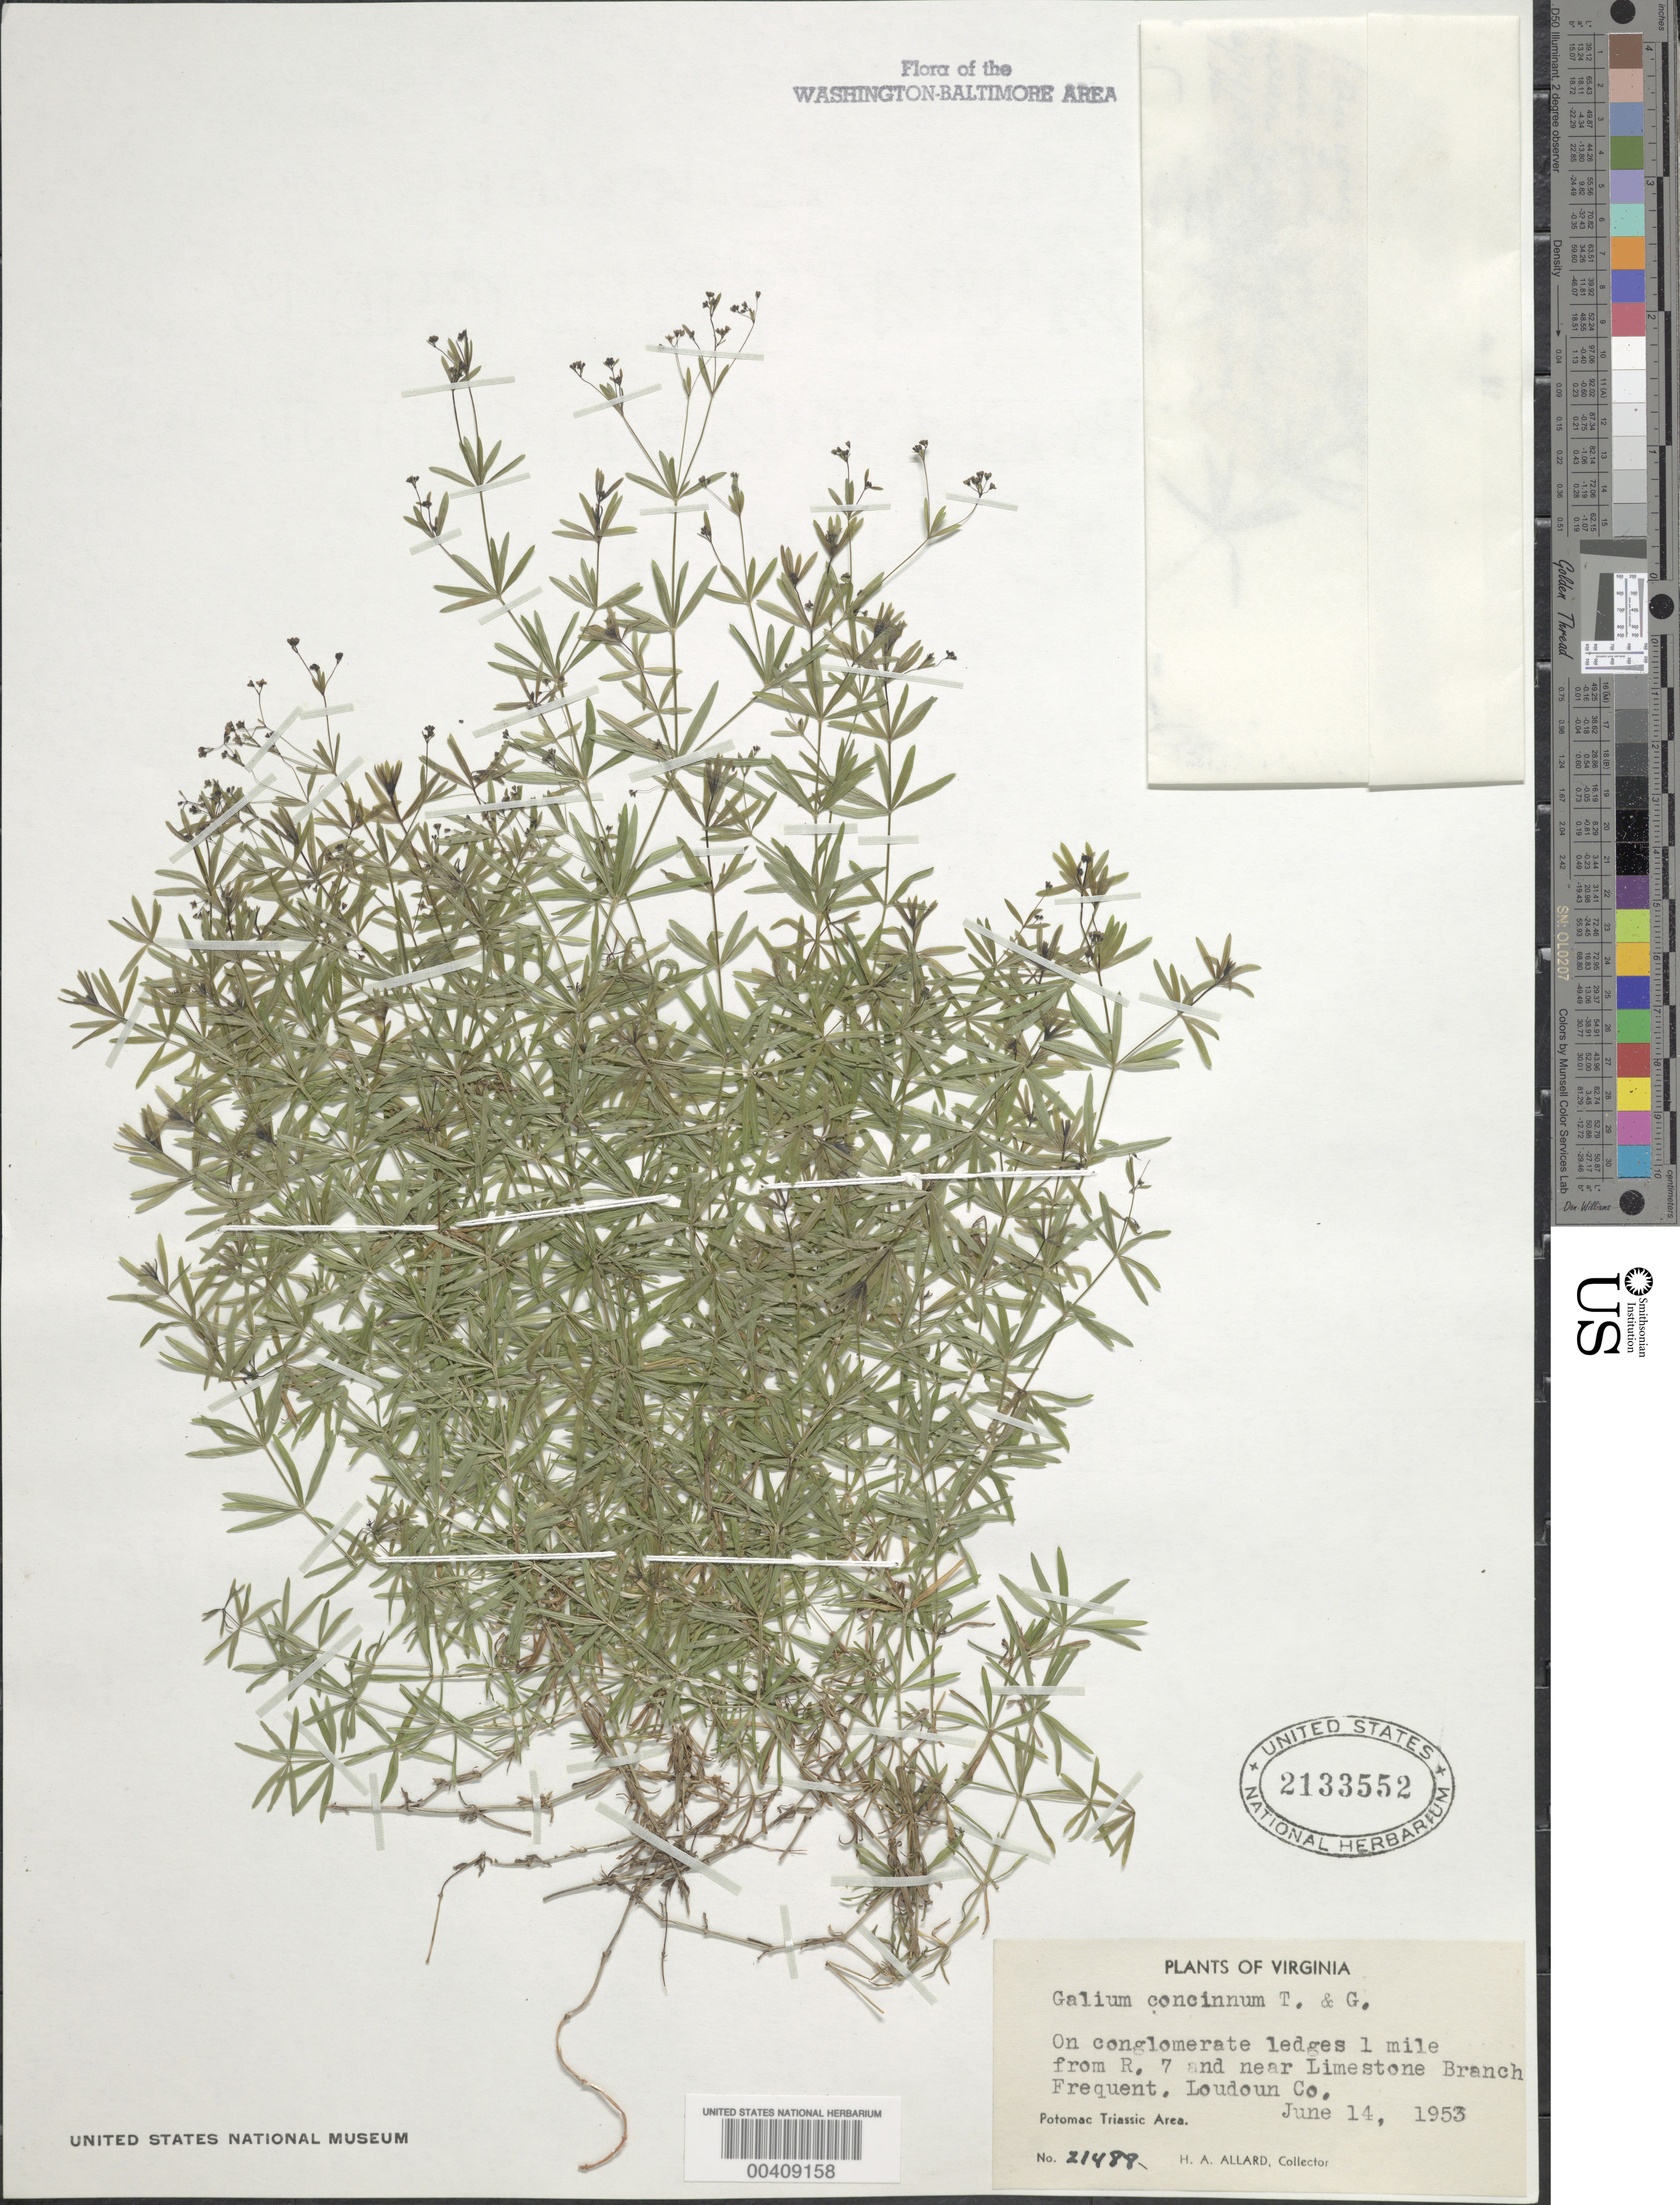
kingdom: Plantae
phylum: Tracheophyta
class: Magnoliopsida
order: Gentianales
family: Rubiaceae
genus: Galium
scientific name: Galium concinnum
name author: Torr. & A. Gray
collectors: H. A. Allard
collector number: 21488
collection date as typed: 14 Jun 1953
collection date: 1953-06-14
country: United States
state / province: Virginia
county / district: Loudoun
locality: Near Limestone Branch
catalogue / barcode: US 2133552